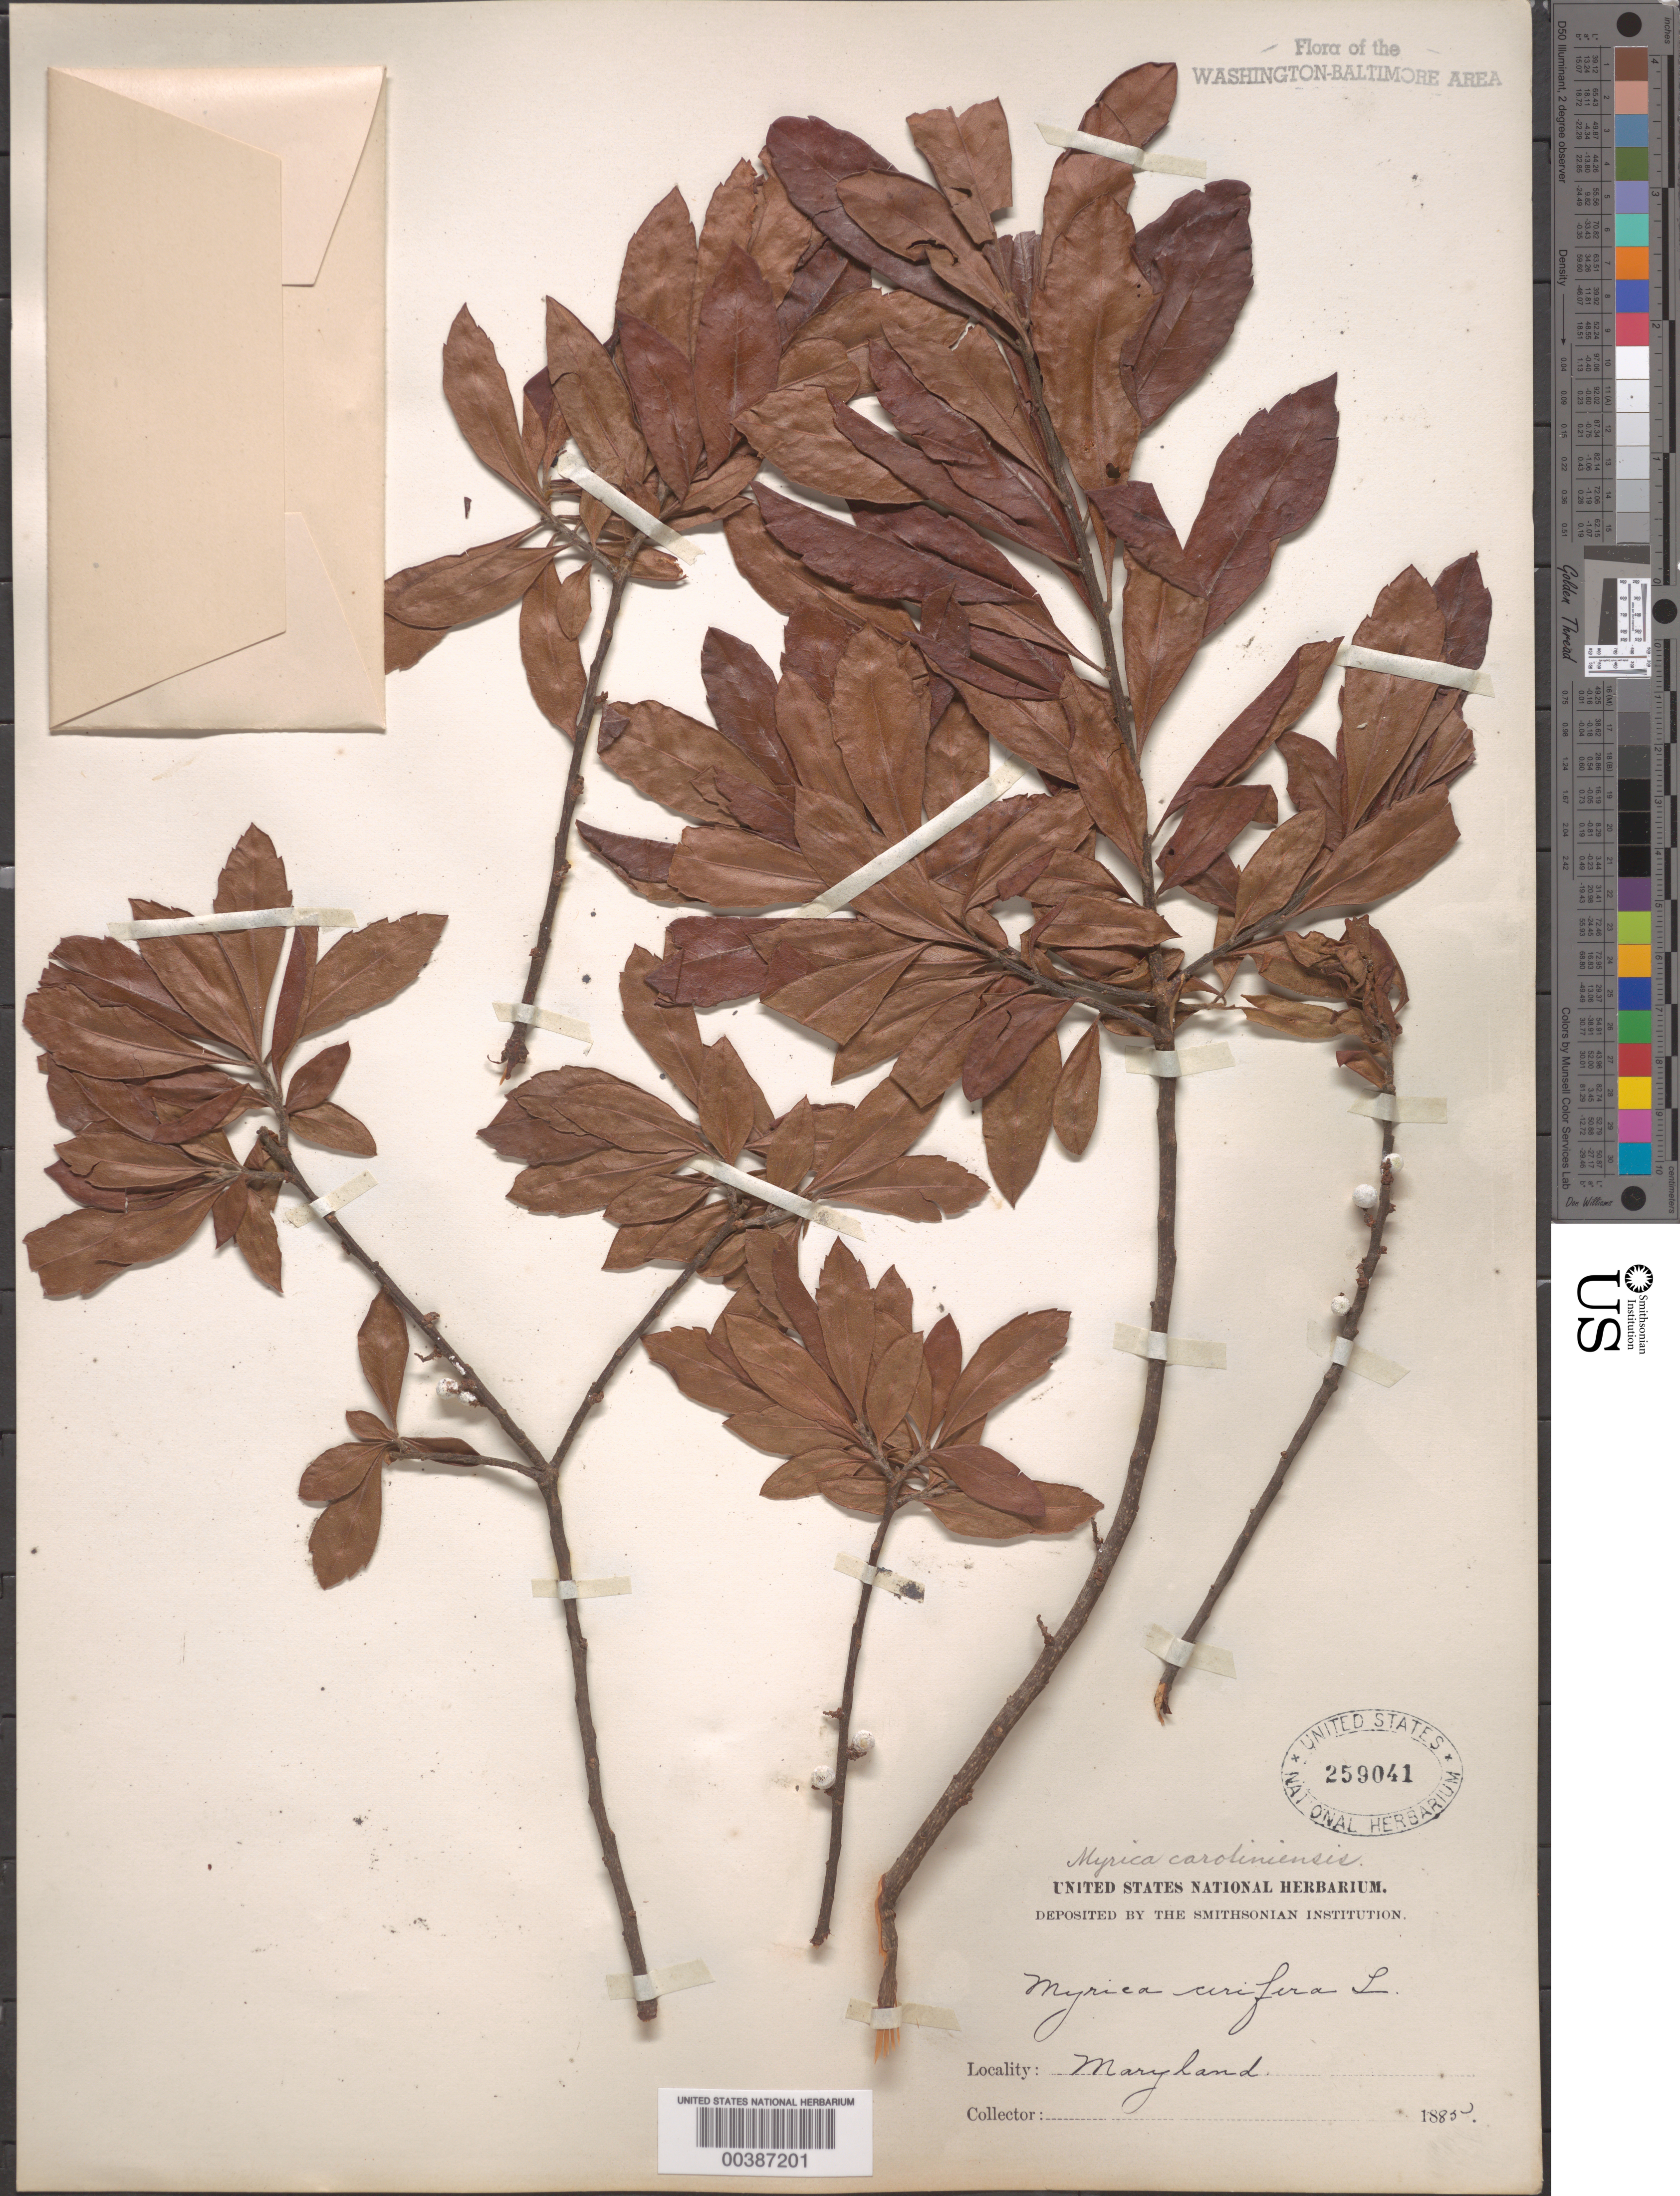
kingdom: Plantae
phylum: Tracheophyta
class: Magnoliopsida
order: Fagales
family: Myricaceae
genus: Morella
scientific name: Morella cerifera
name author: (L.) Small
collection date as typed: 1885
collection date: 1885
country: United States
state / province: Maryland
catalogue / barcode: US 259041